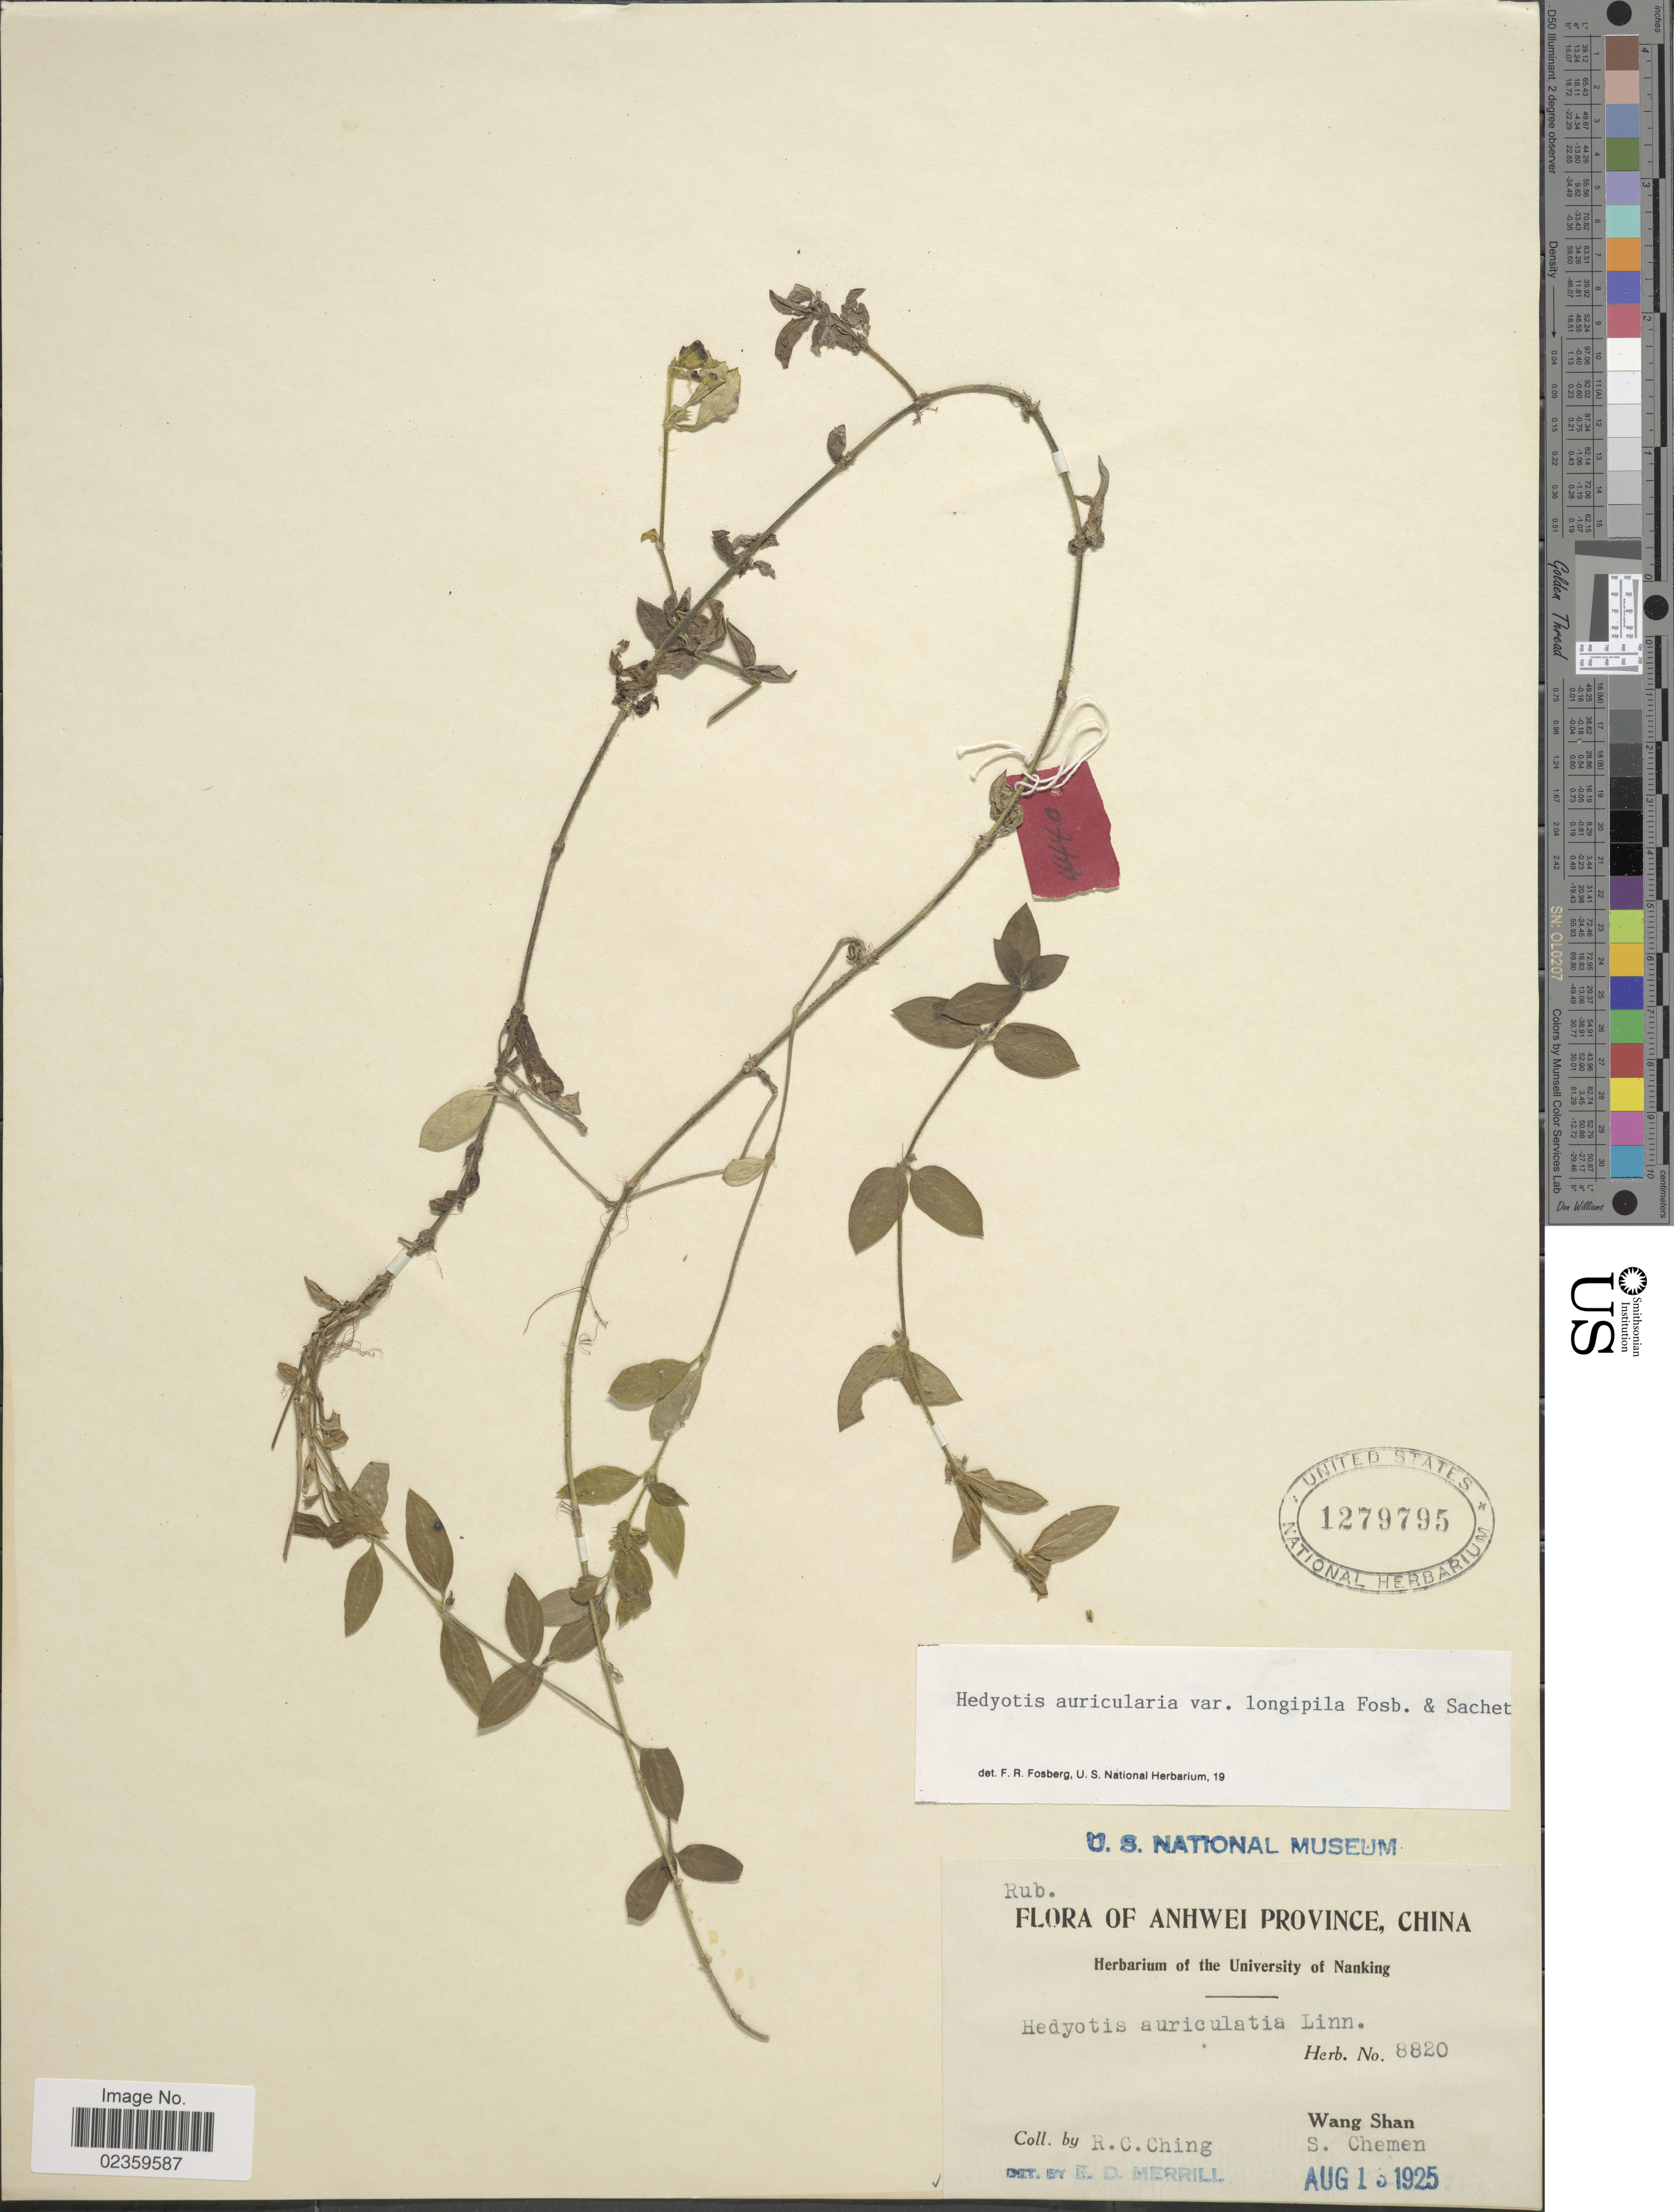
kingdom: Plantae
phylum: Tracheophyta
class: Magnoliopsida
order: Gentianales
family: Rubiaceae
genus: Exallage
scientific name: Exallage auricularia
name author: (L.) Bremek.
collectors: R. C. Ching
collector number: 8820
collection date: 1925-08-13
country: China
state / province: Anhui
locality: Anhwei Province, China. Wang Shan. S. Chemen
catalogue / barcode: US 1279795